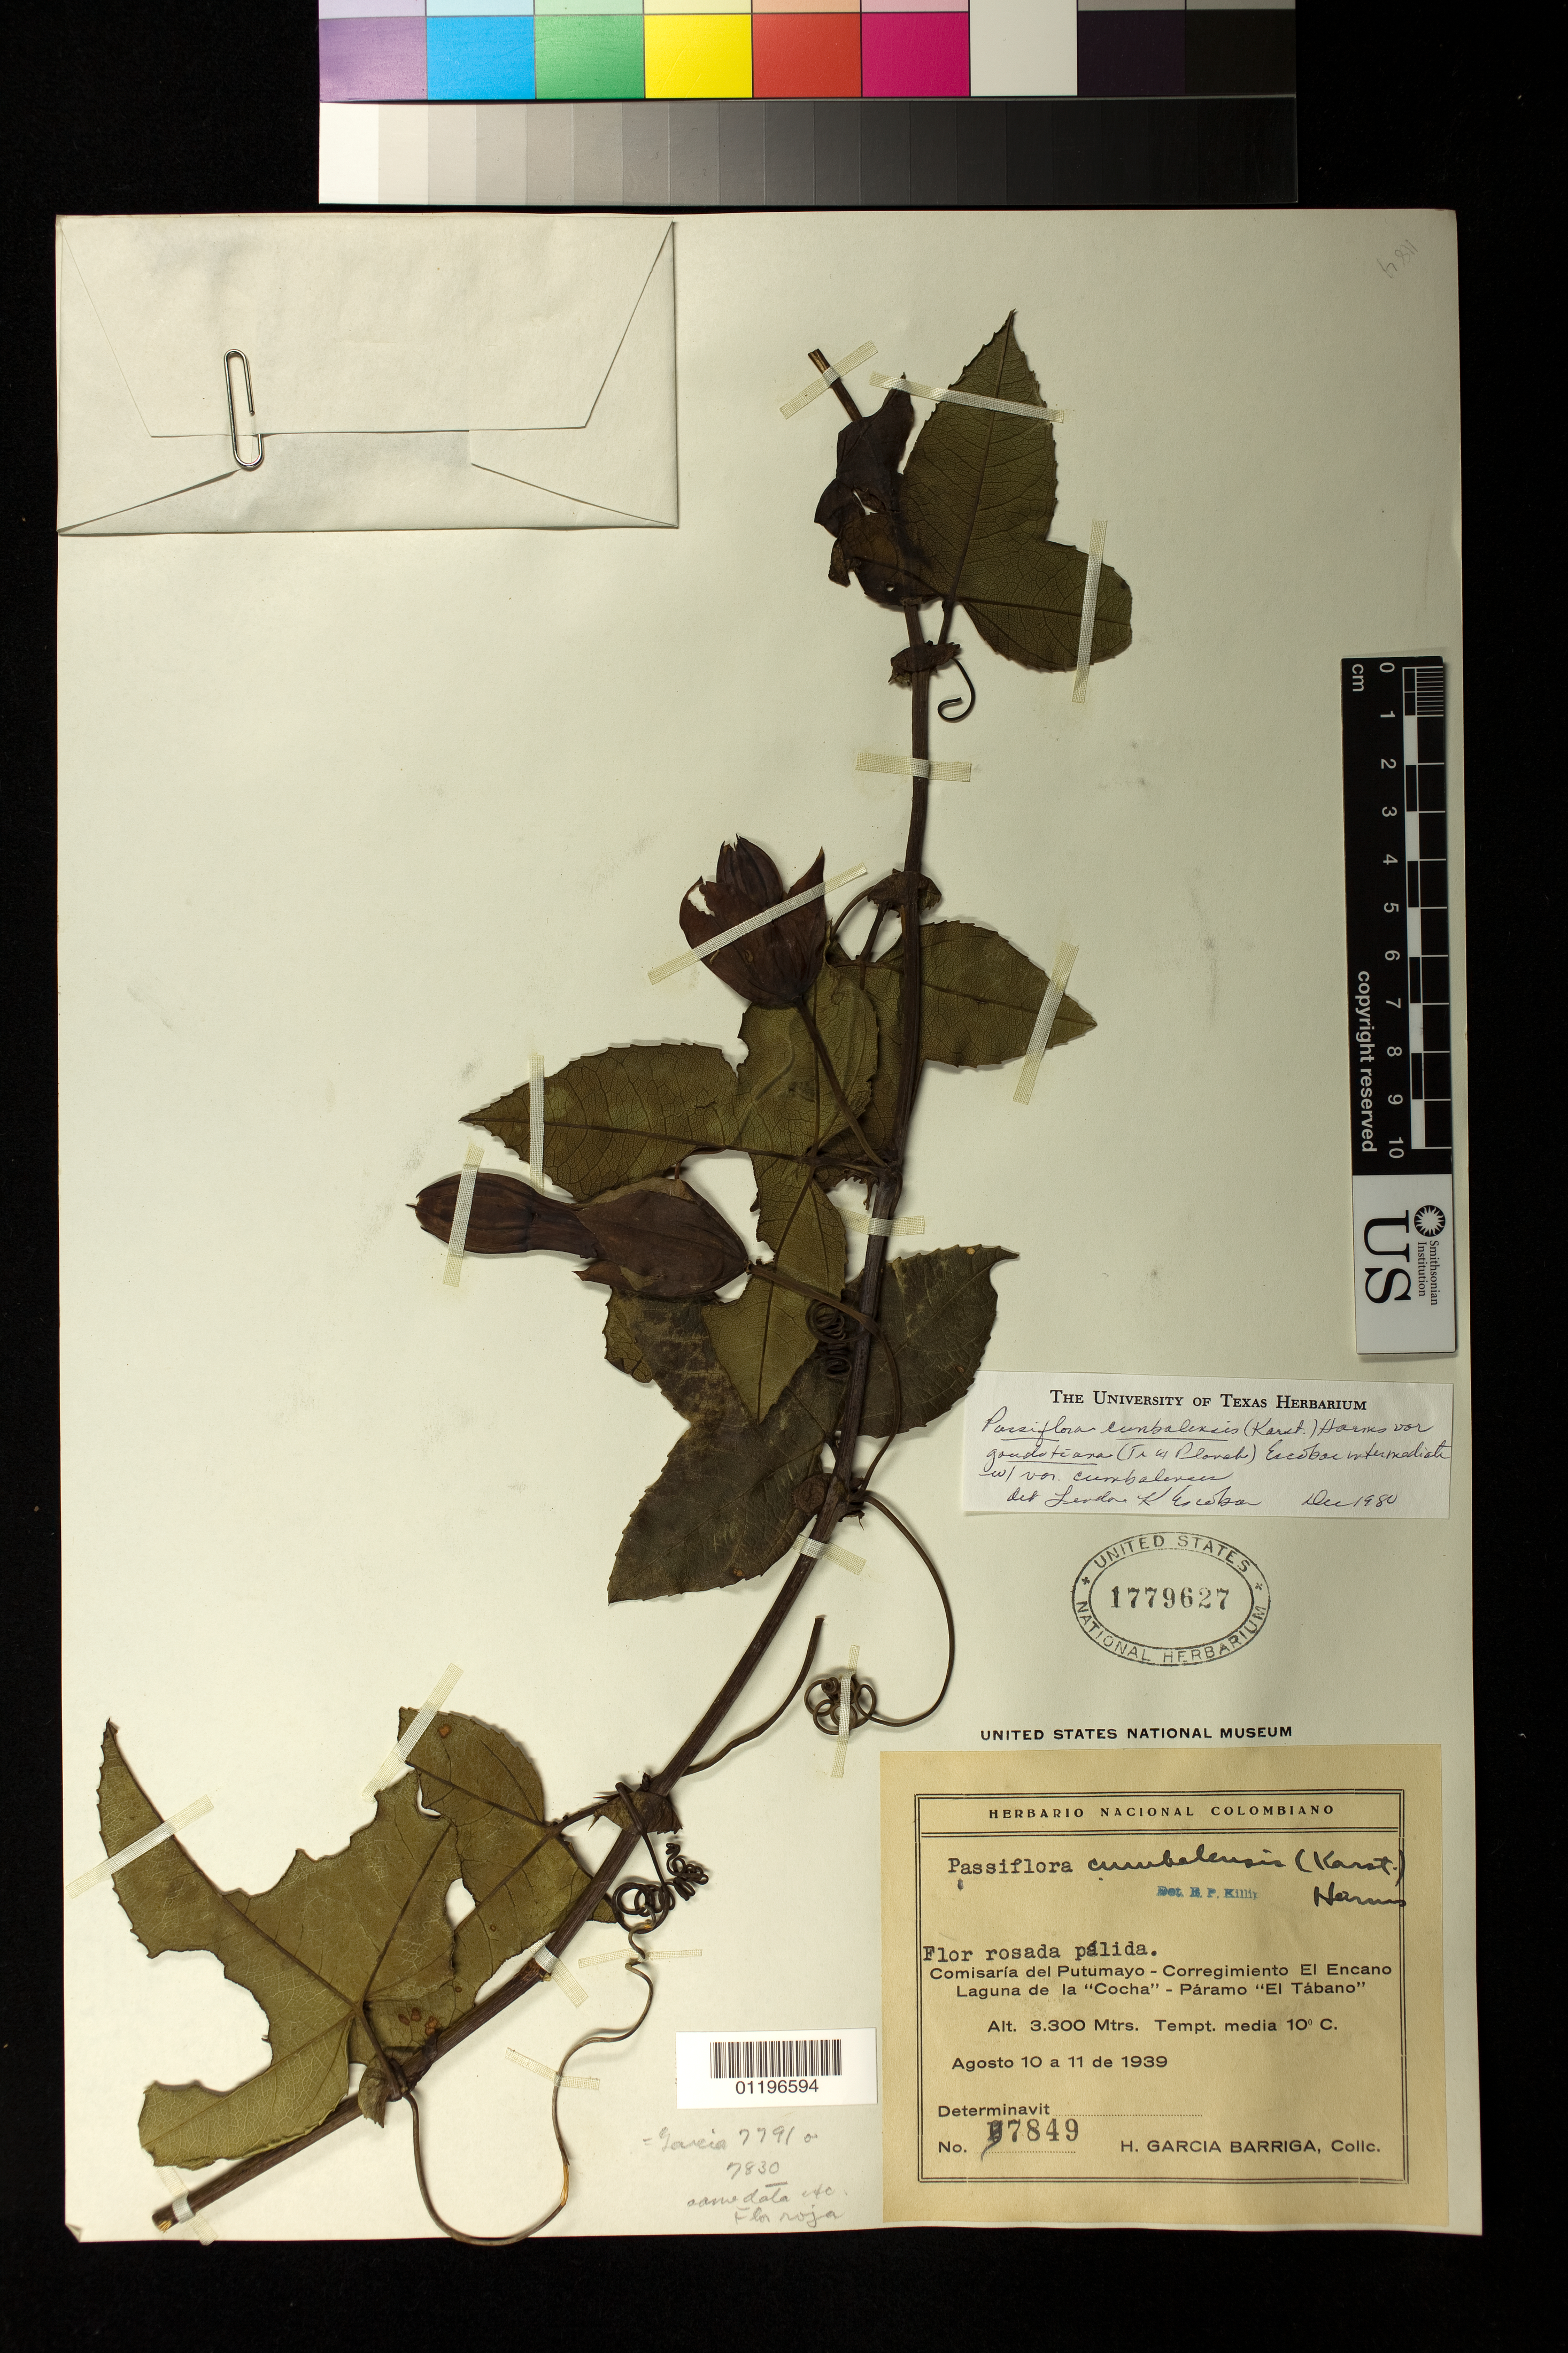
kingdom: Plantae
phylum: Tracheophyta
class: Magnoliopsida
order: Malpighiales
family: Passifloraceae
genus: Passiflora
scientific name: Passiflora cumbalensis var. goudotiana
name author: (Triana & Planch.) L.K. Escobar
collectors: H. García Barriga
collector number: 7849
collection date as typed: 10 Aug 1939 to 11 Aug 1939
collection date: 1939-08-10/1939-08-11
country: Colombia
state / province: Putumayo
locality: Corregimiento El Encano Laguna de la "Cocha" - Paramo "El Tabano"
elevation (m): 3300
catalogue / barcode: US 1779627